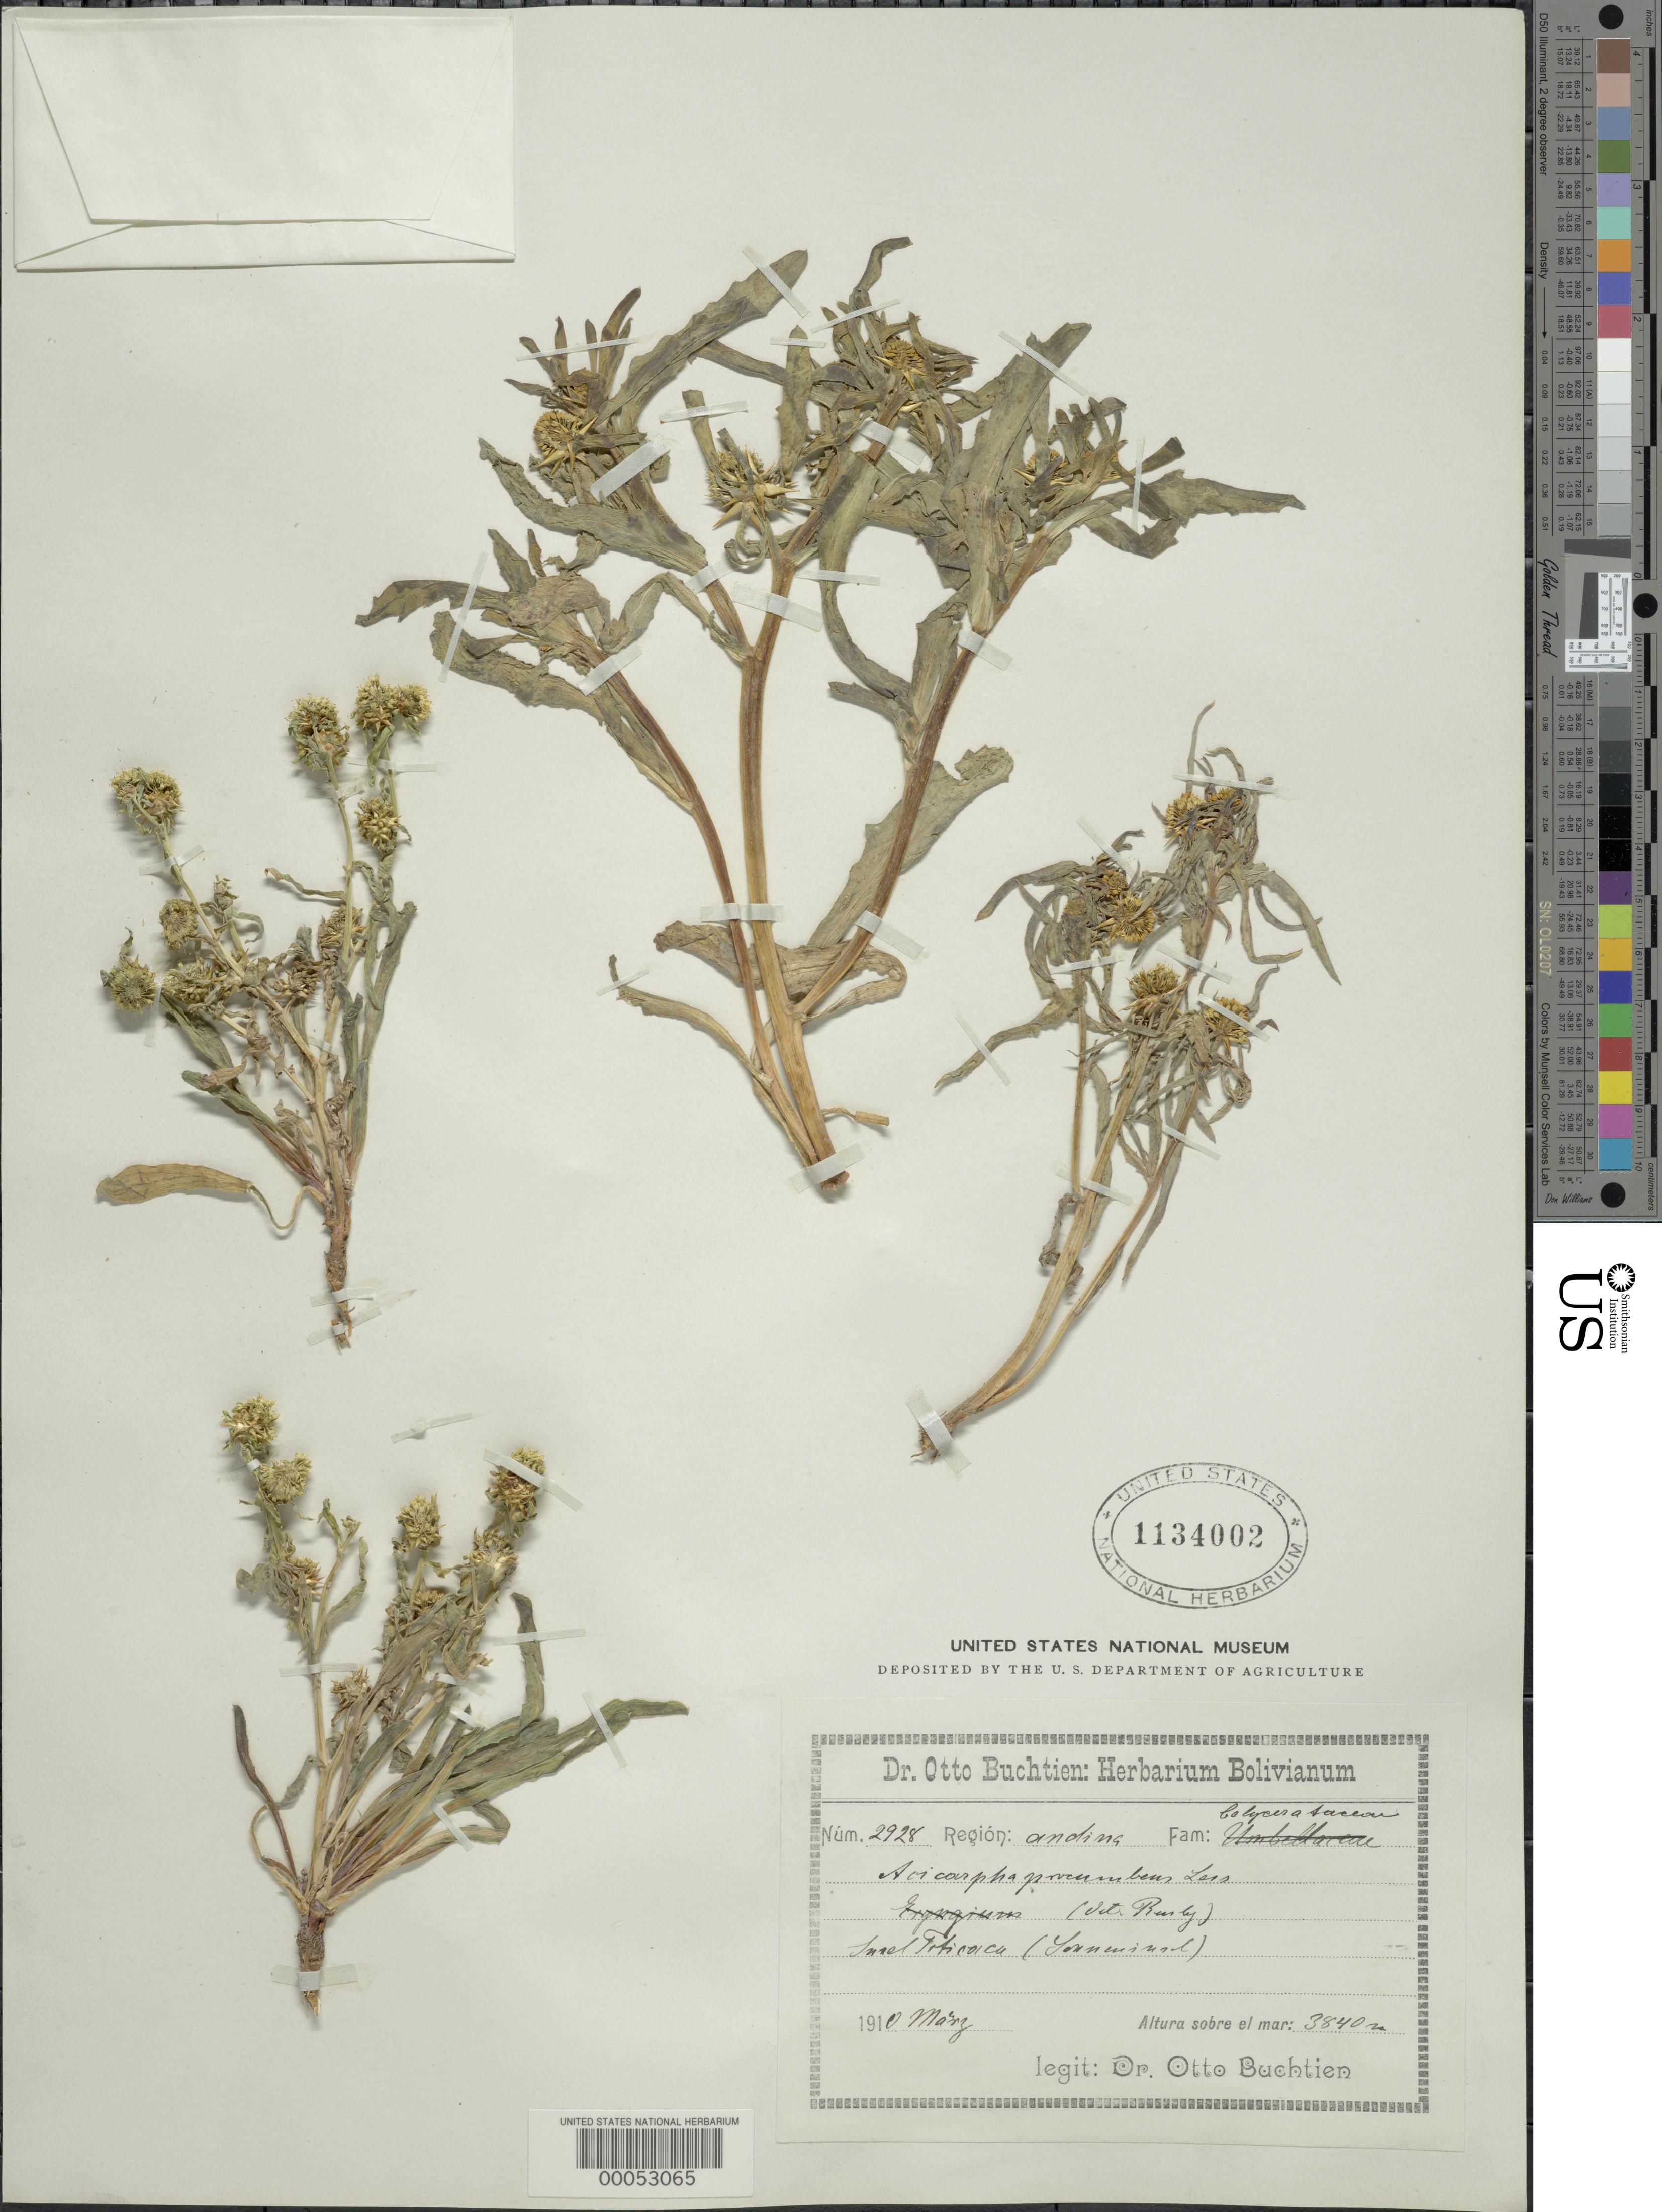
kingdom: Plantae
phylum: Tracheophyta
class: Magnoliopsida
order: Asterales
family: Calyceraceae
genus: Acicarpha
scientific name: Acicarpha procumbens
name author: Less.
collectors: O. Buchtien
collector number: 2928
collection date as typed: Mar 1910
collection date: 1910-03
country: Bolivia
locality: Andina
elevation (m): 3840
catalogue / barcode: US 1134002